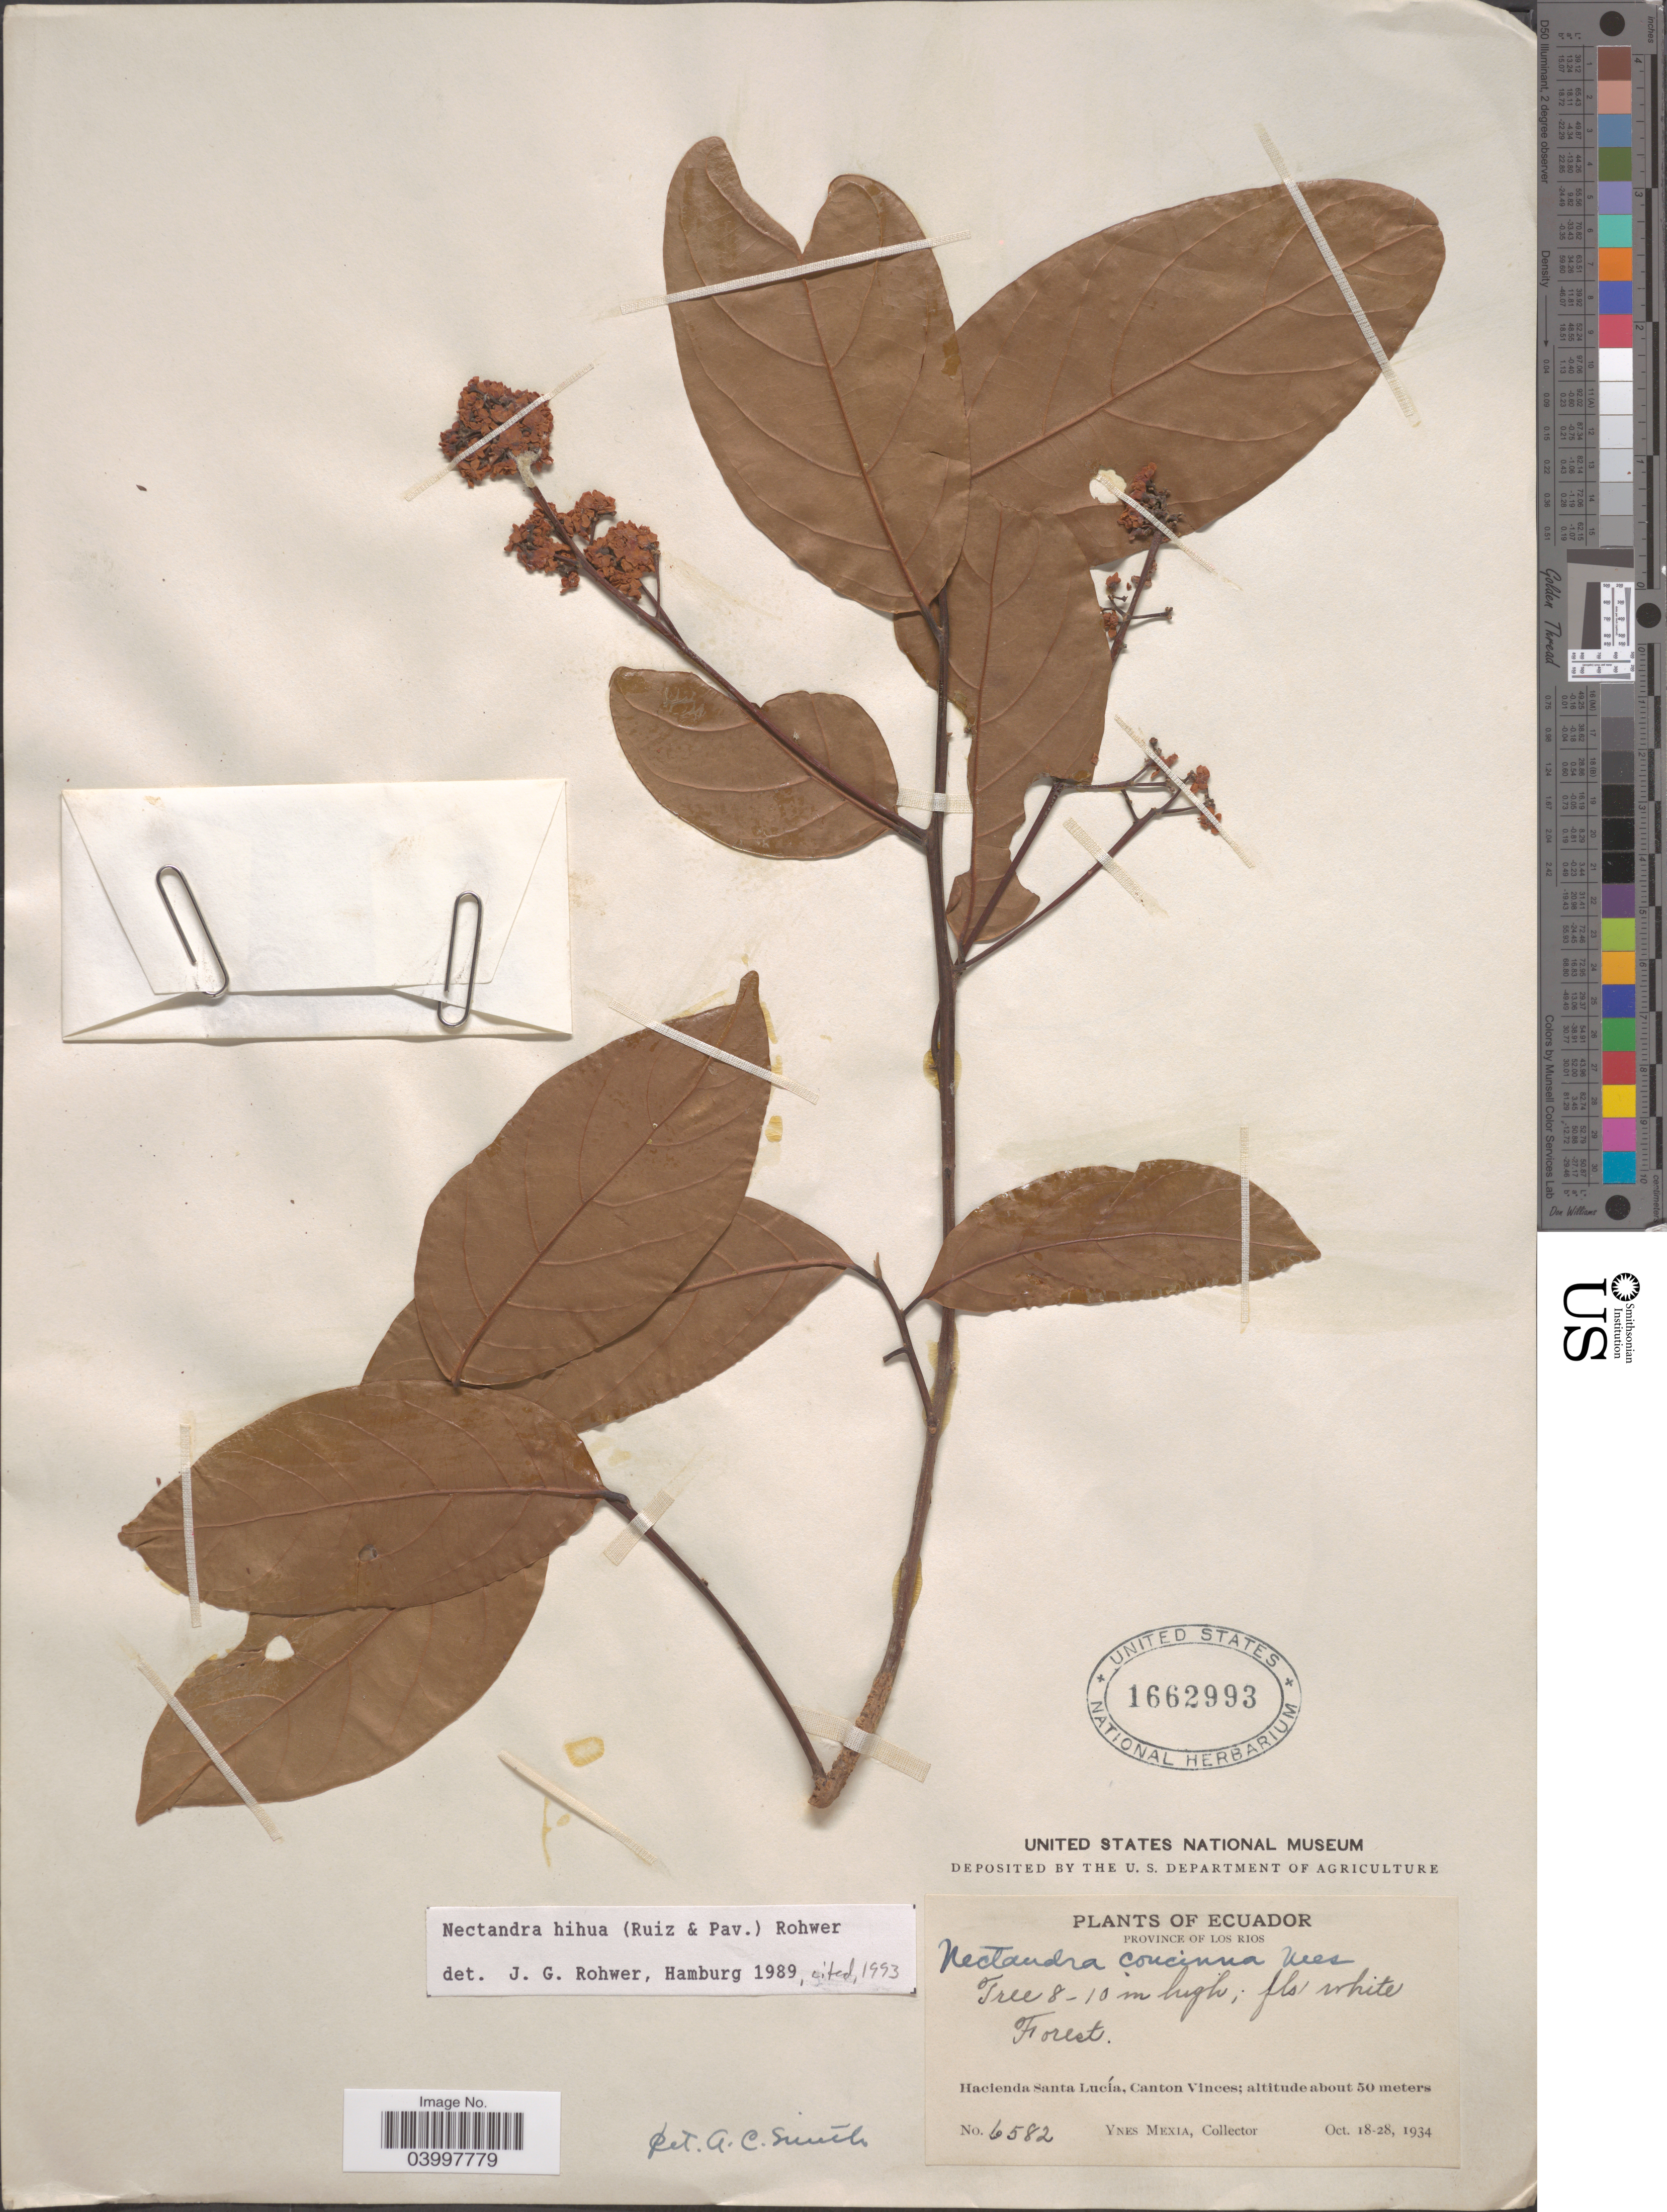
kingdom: Plantae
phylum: Tracheophyta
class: Magnoliopsida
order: Laurales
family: Lauraceae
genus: Nectandra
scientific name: Nectandra hihua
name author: (Ruiz & Pav.) Rohwer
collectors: Y. Mexia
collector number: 6582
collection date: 1934-10-18/1934-10-28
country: Ecuador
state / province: Los Ríos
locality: Hacienda Santa Lucía, Canton Vinces.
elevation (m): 50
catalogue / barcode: US 1662993